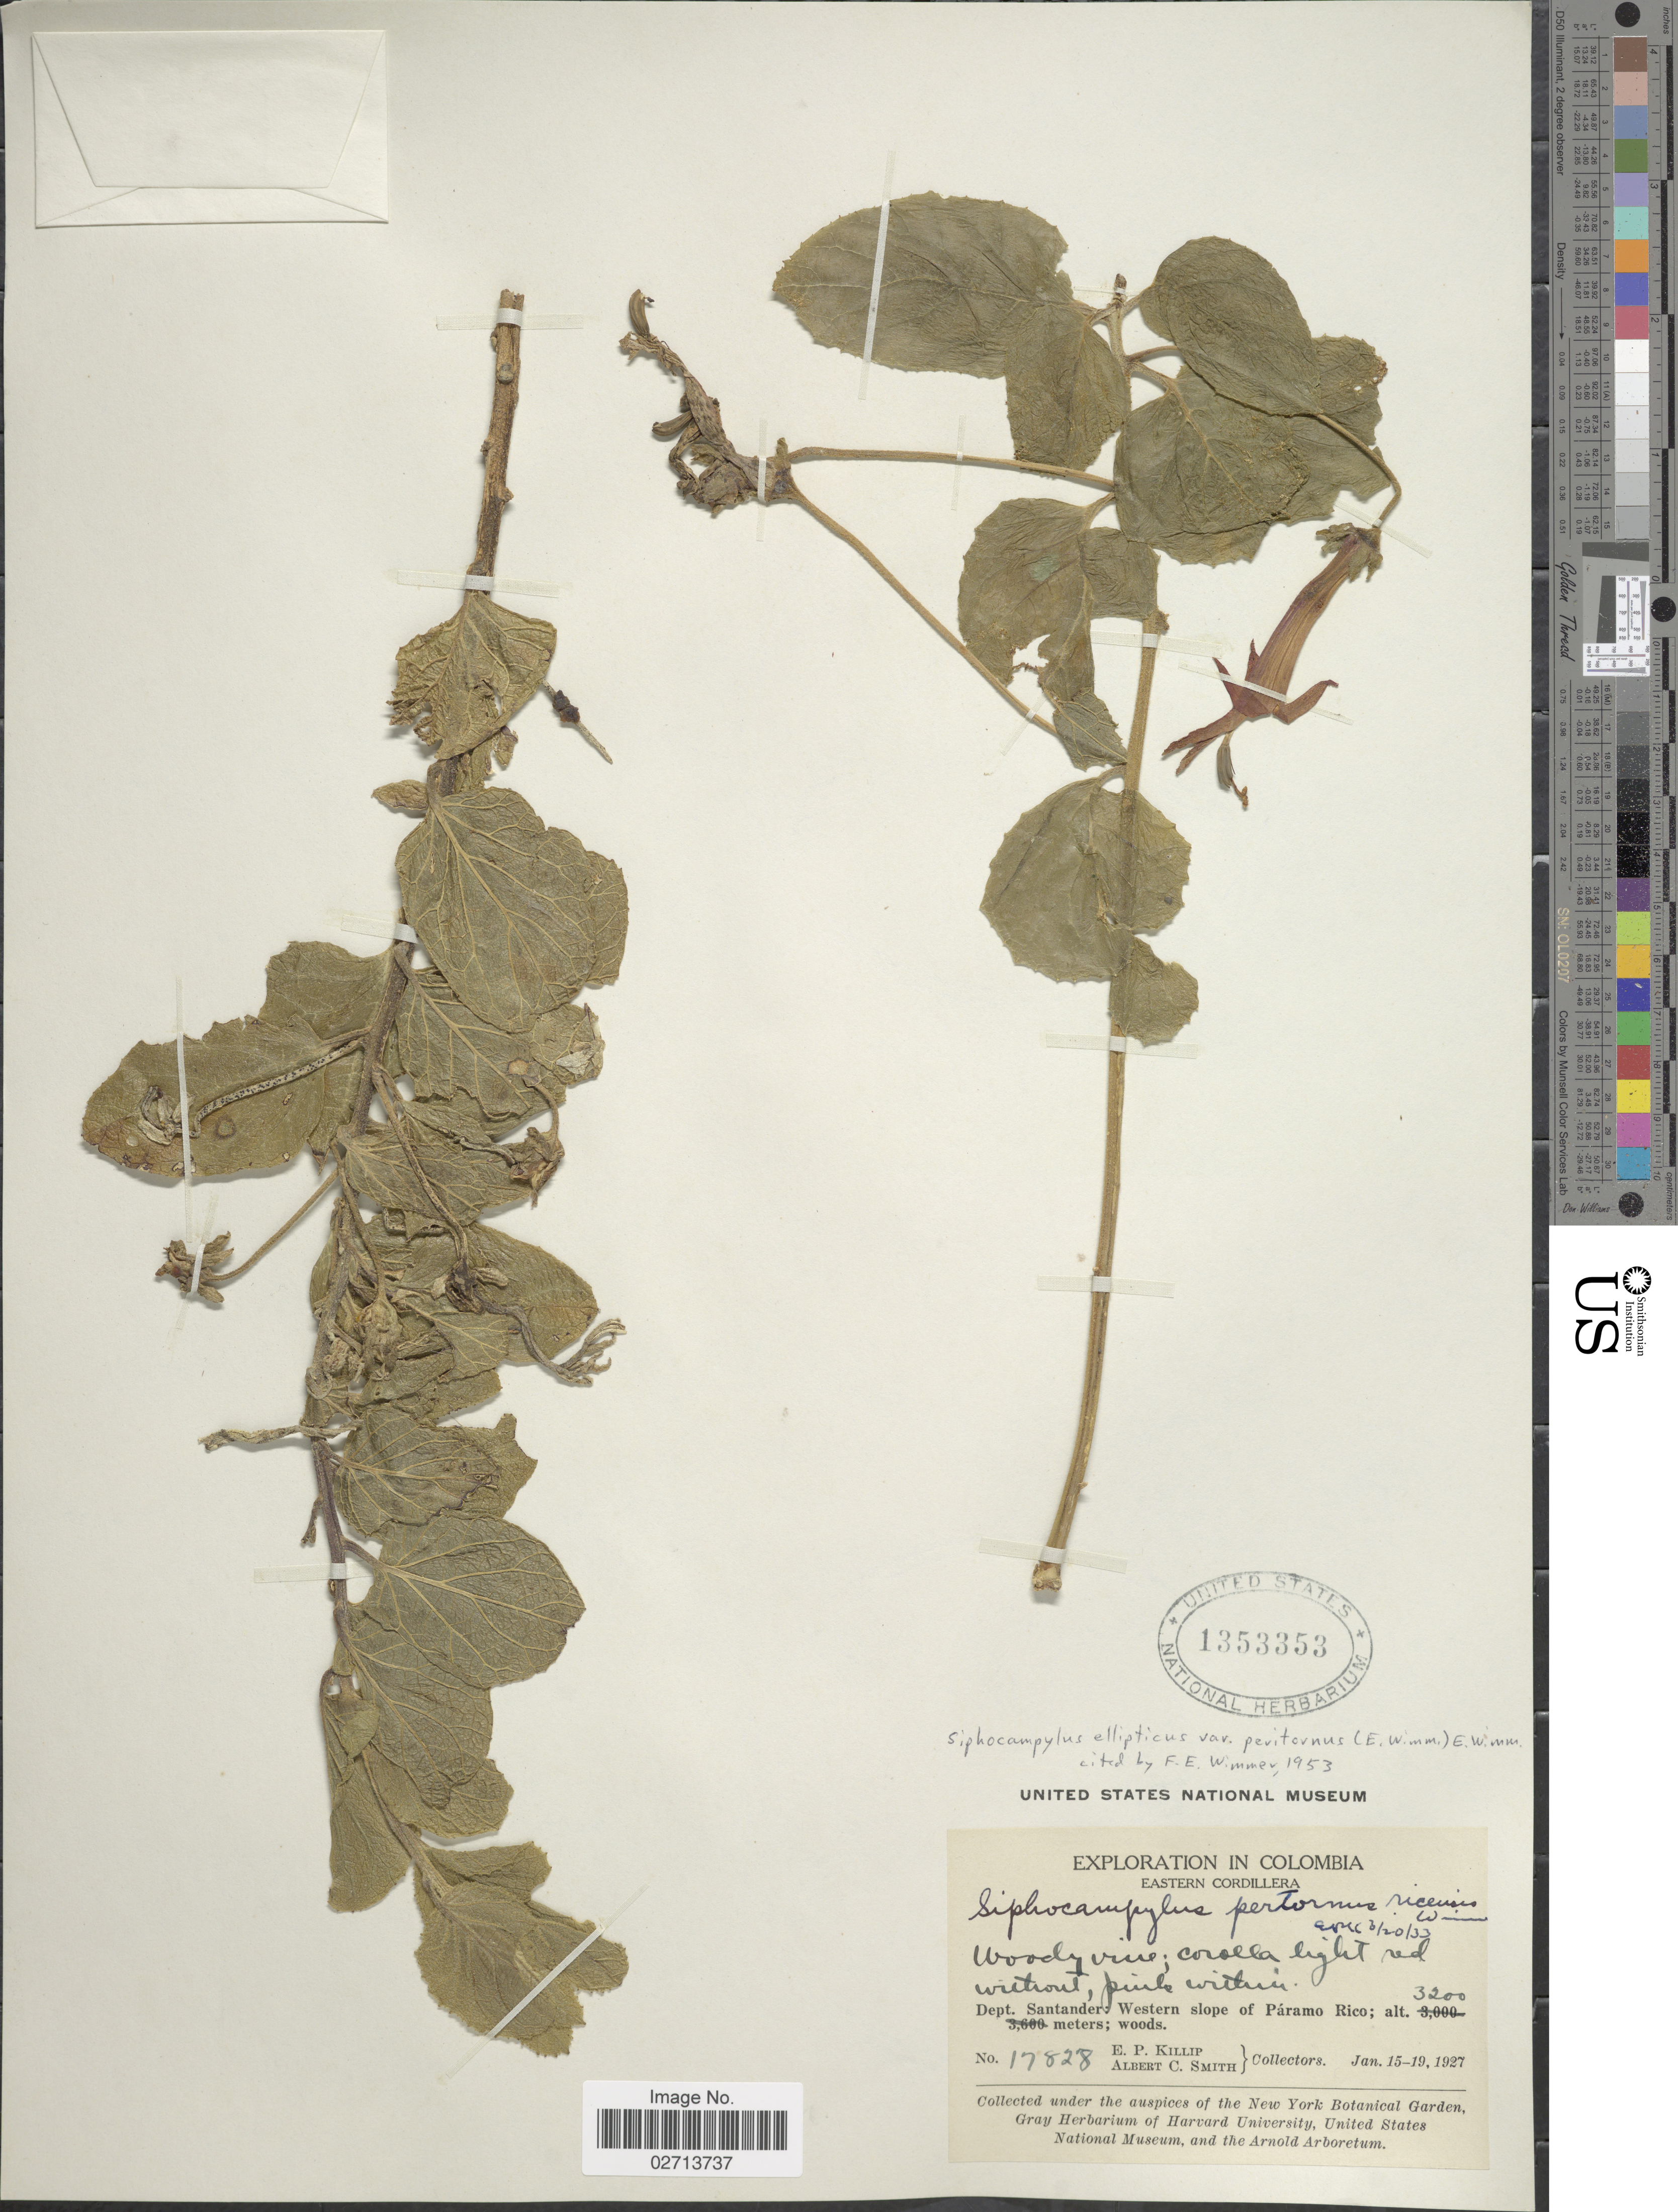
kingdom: Plantae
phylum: Tracheophyta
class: Magnoliopsida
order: Asterales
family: Campanulaceae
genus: Siphocampylus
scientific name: Siphocampylus ellipticus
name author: (Willd. ex Schult.) Vatke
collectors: E. P. Killip & A. C. Smith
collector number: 17828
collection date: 1927-01-15/1927-01-19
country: Colombia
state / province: Santander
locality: Eastern Cordillera, Dept. Santander: Western slope of Páramo Rico; woods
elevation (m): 3200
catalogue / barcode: US 1353353